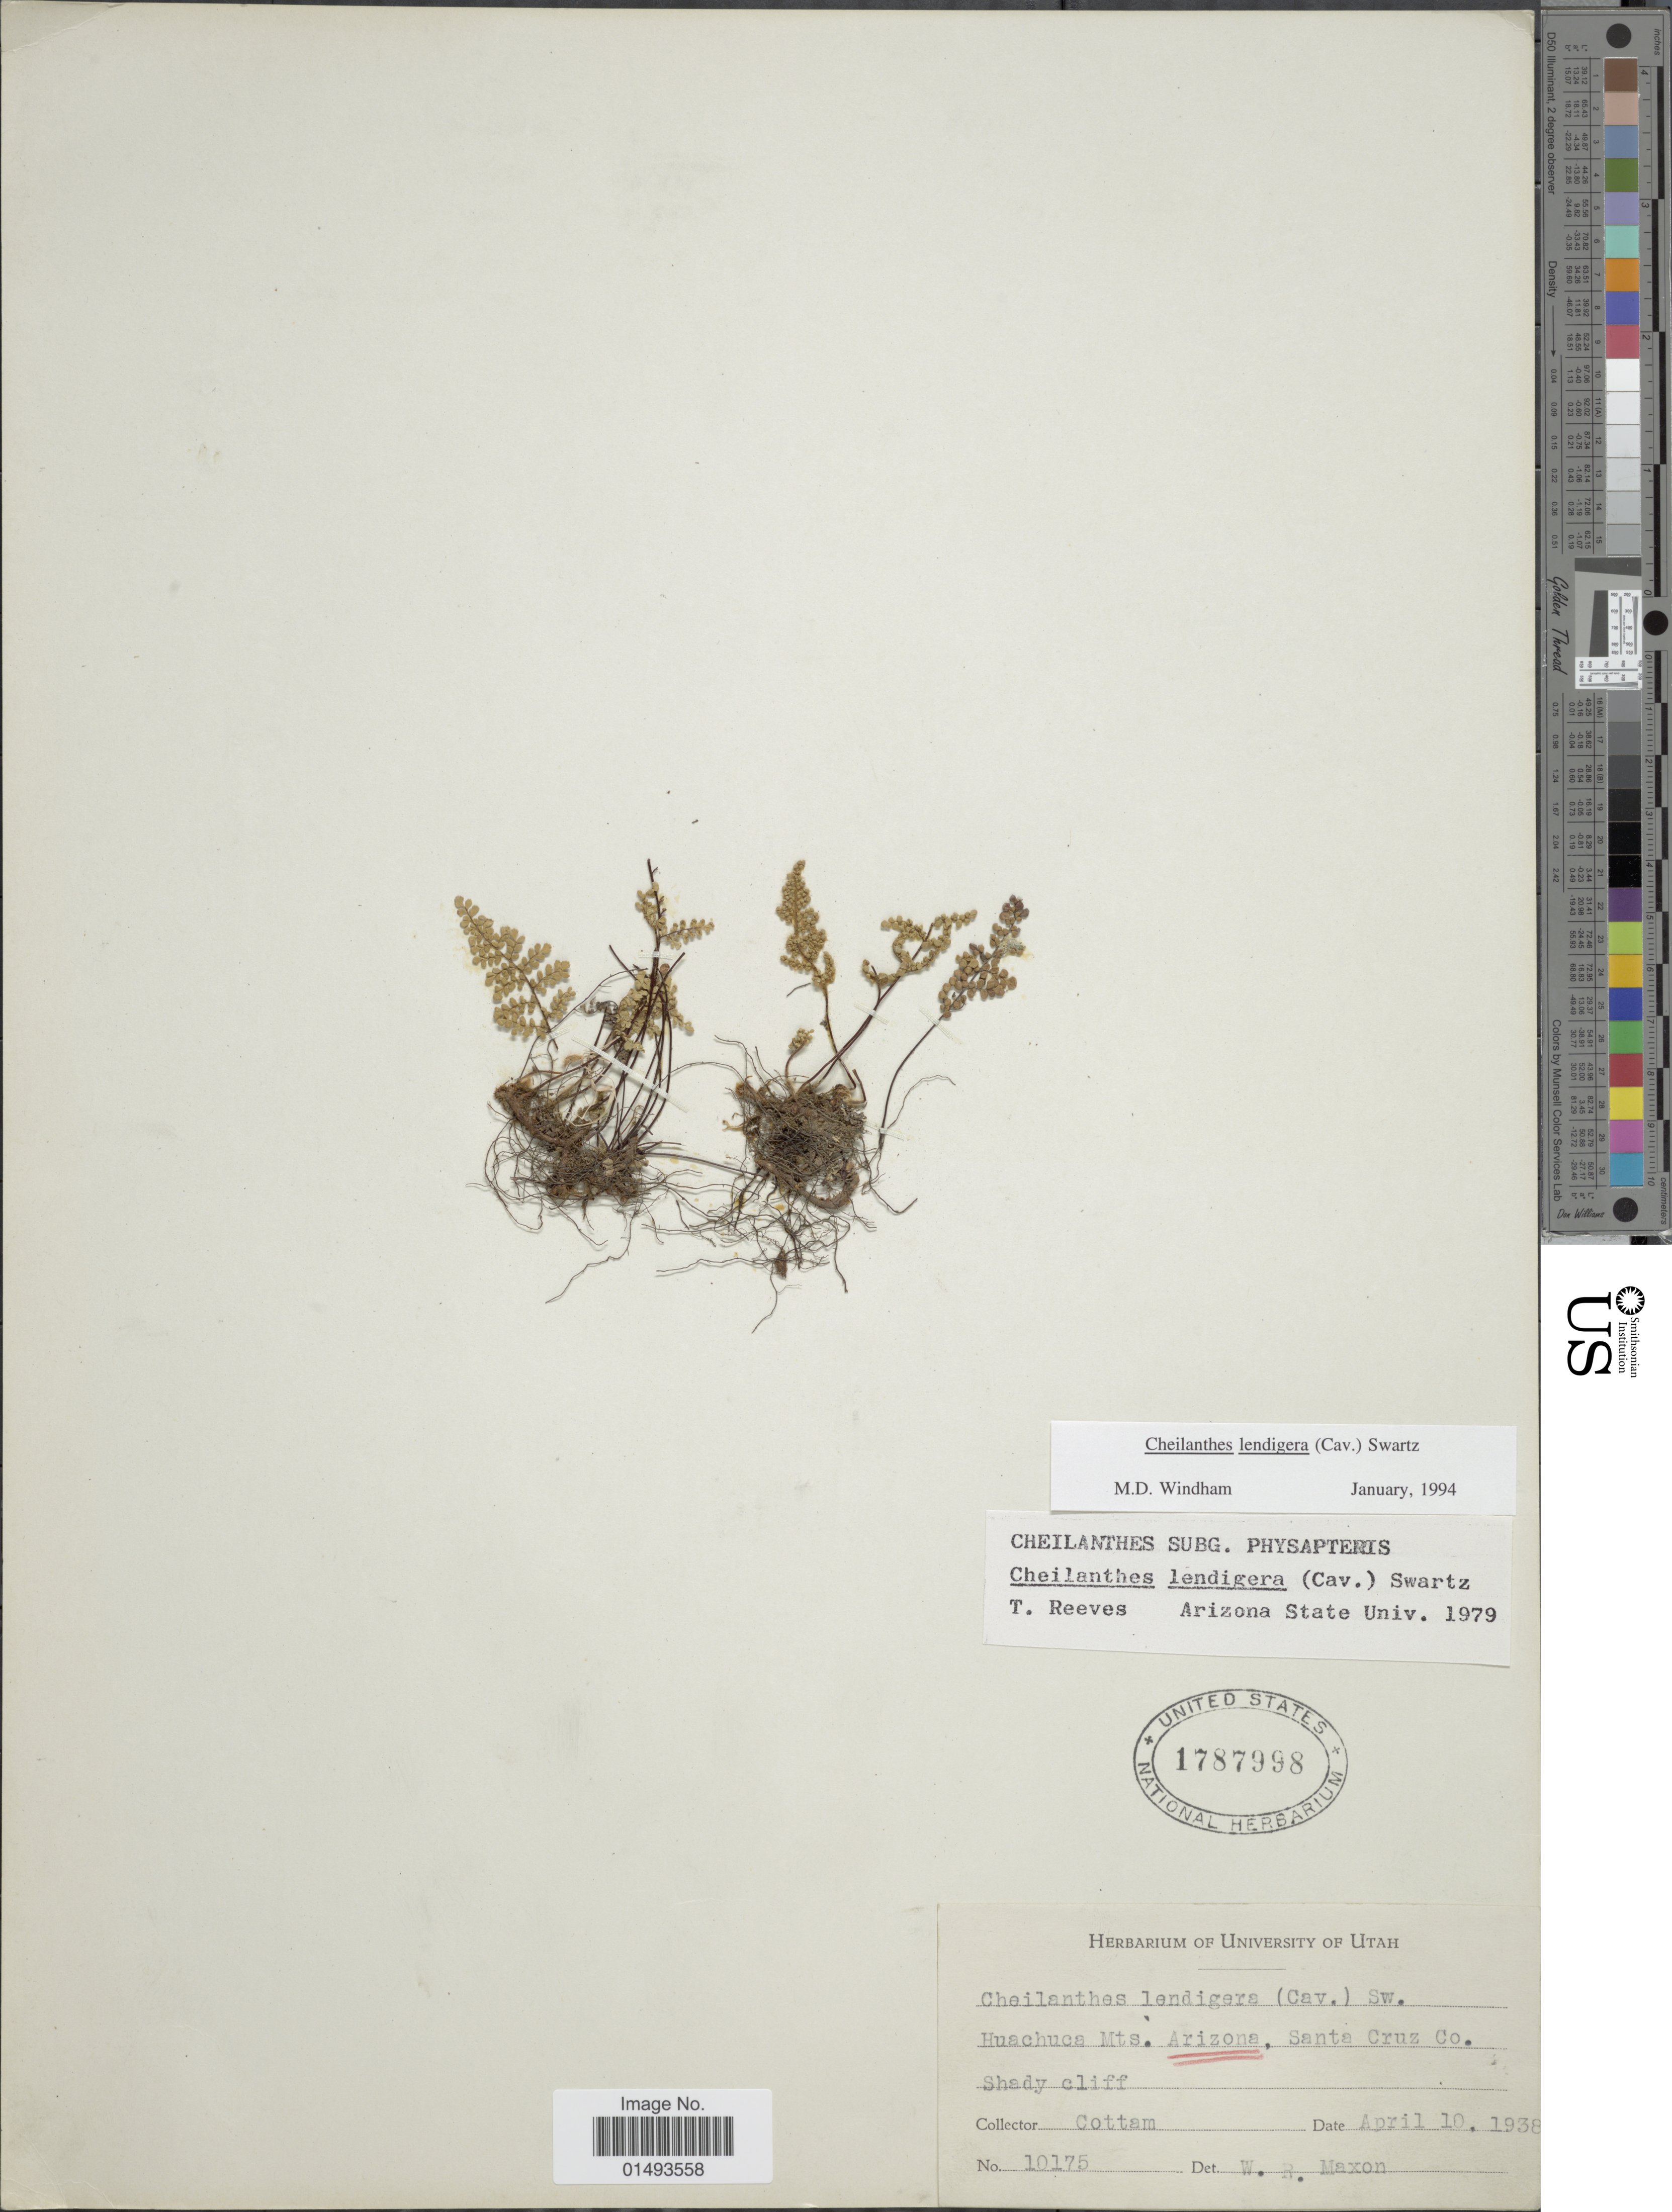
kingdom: Plantae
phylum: Tracheophyta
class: Polypodiopsida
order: Polypodiales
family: Pteridaceae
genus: Myriopteris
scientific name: Myriopteris lendigera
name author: (Cav.) J. Sm.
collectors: W. R. Maxon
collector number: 10175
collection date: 1938-04-10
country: United States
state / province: Arizona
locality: Huachuca Mts. Arizona, Santa Cruz Co. Shady Cliff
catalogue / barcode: US 1787998